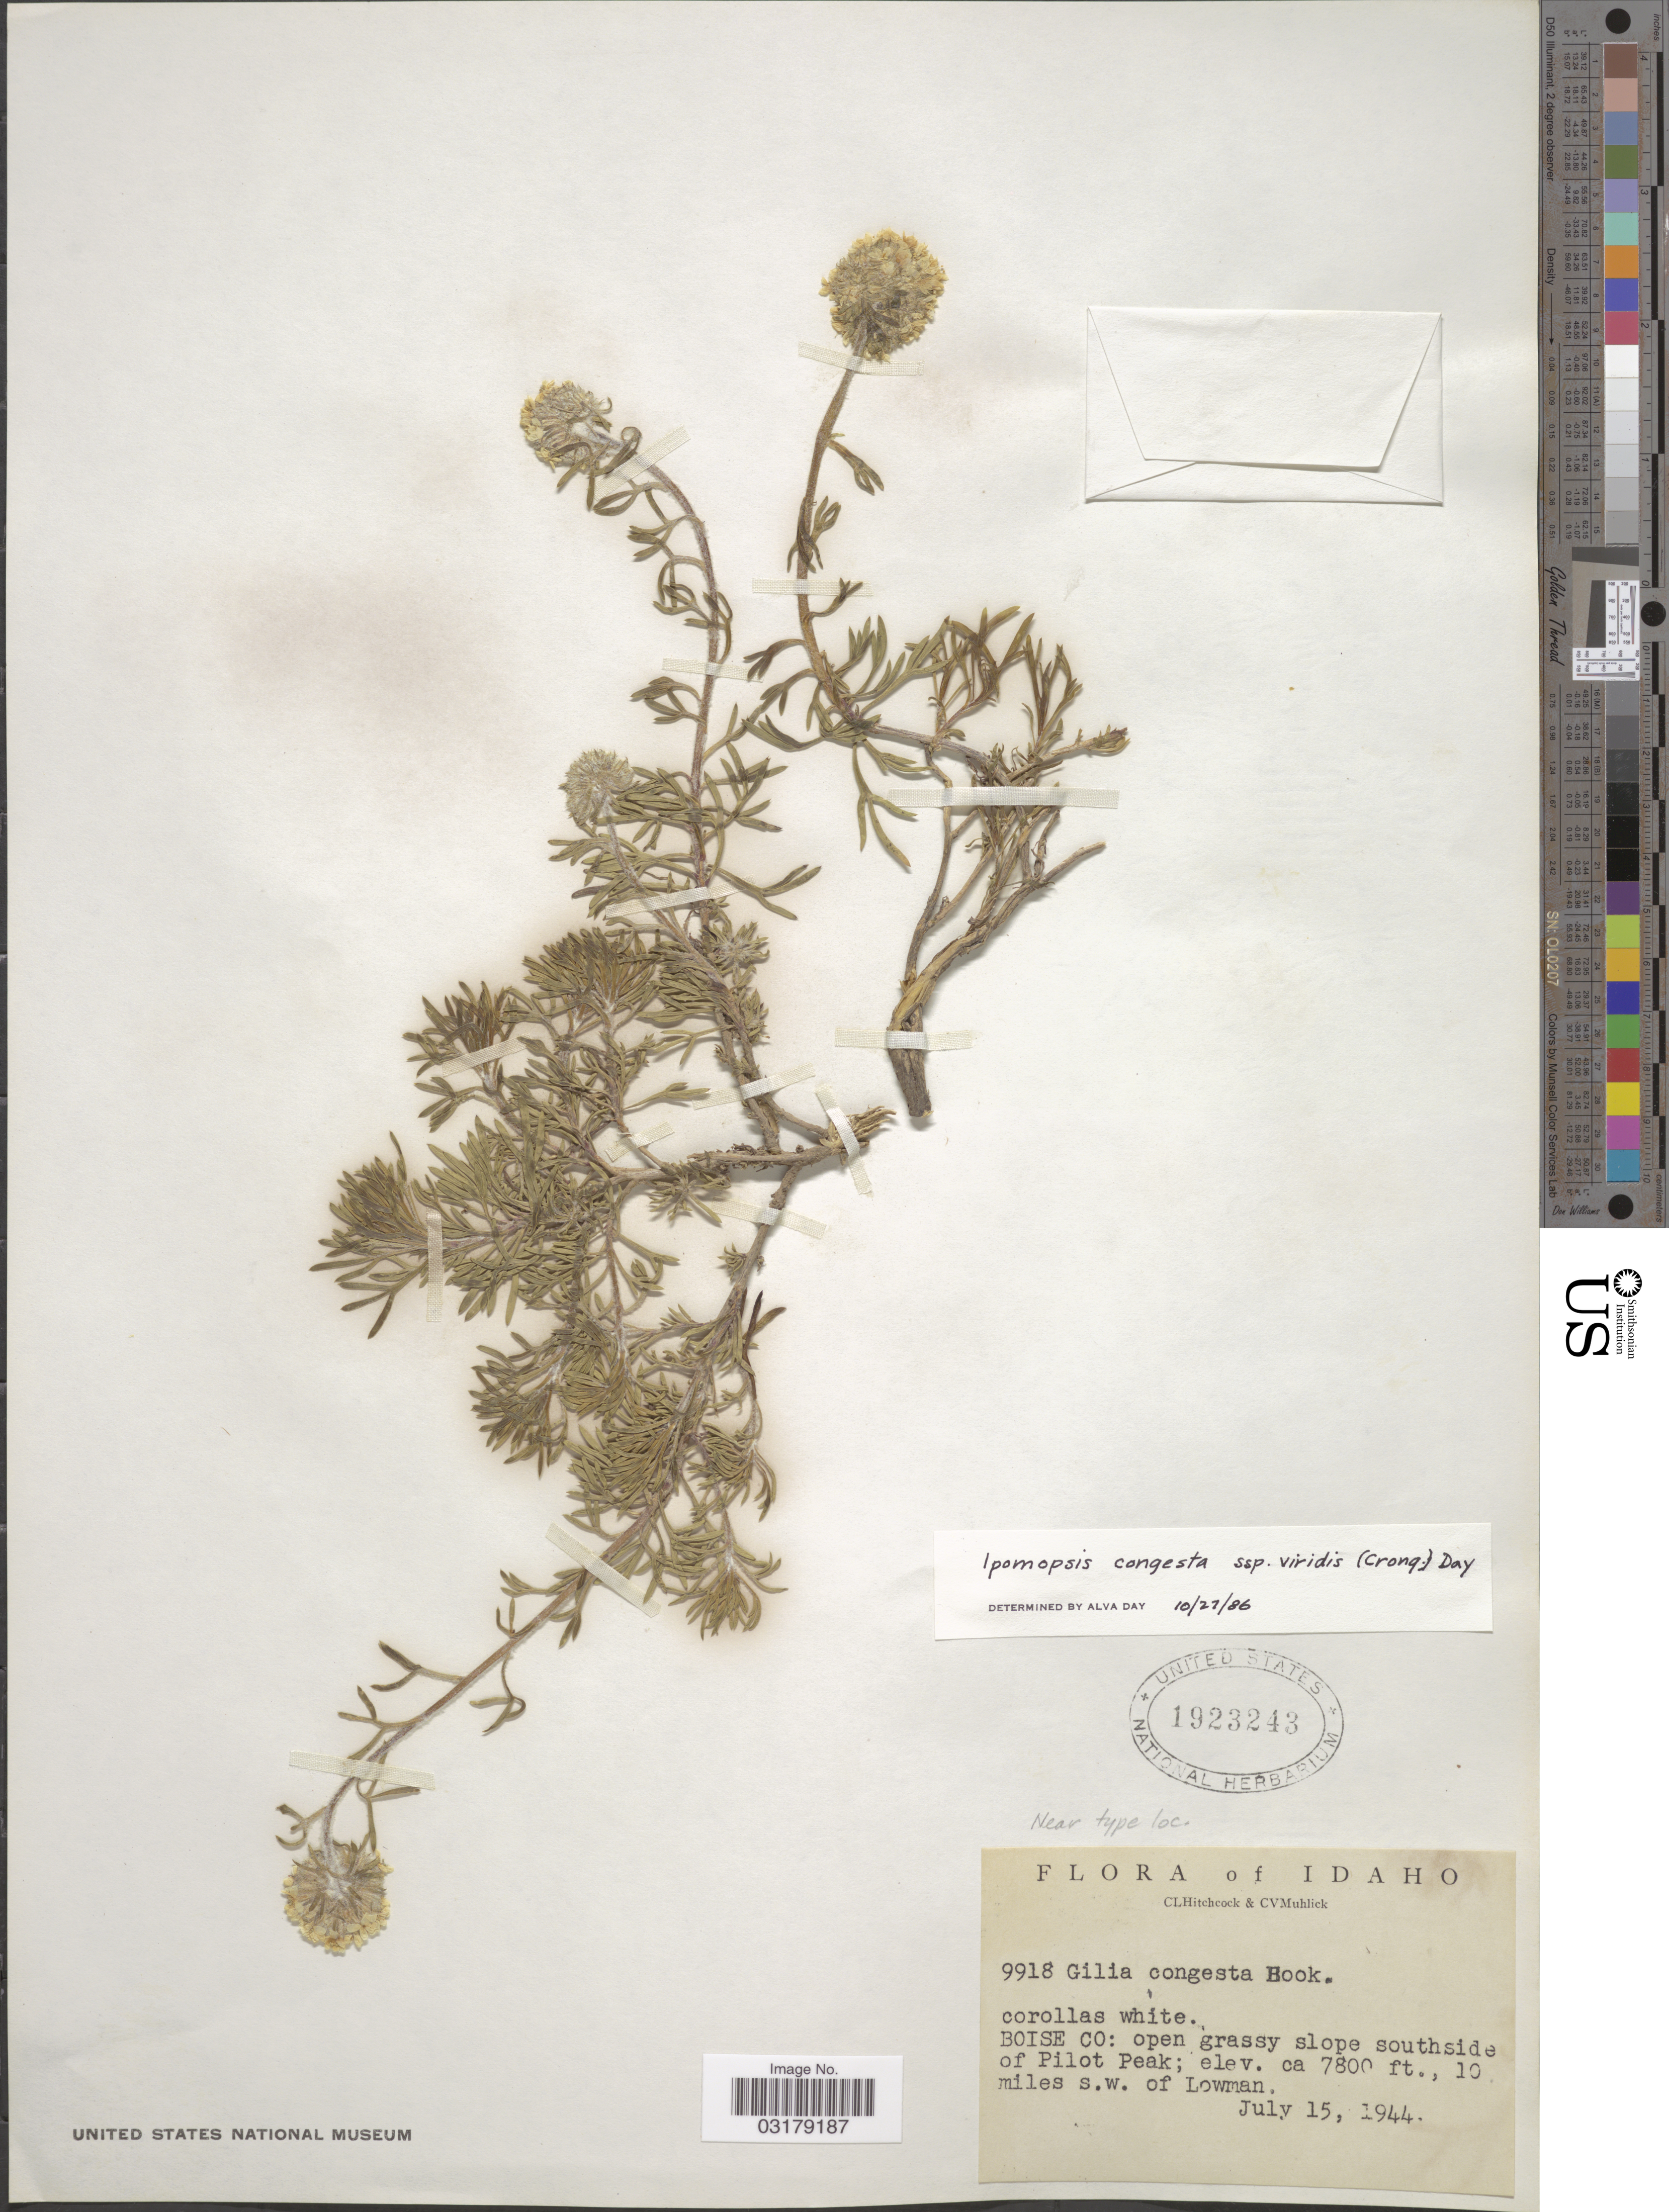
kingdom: Plantae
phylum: Tracheophyta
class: Magnoliopsida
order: Ericales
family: Polemoniaceae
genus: Ipomopsis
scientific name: Ipomopsis congesta subsp. viridis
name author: (Cronquist) A. Day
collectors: C. L. Hitchcock & C. V. Muhlick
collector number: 9918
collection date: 1944-07-15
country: United States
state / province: Idaho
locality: BOISE CO: open grassy slope southside of Pilot Peak, 10 miles s.w. of Lowman.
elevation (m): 2377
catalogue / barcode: US 1923243